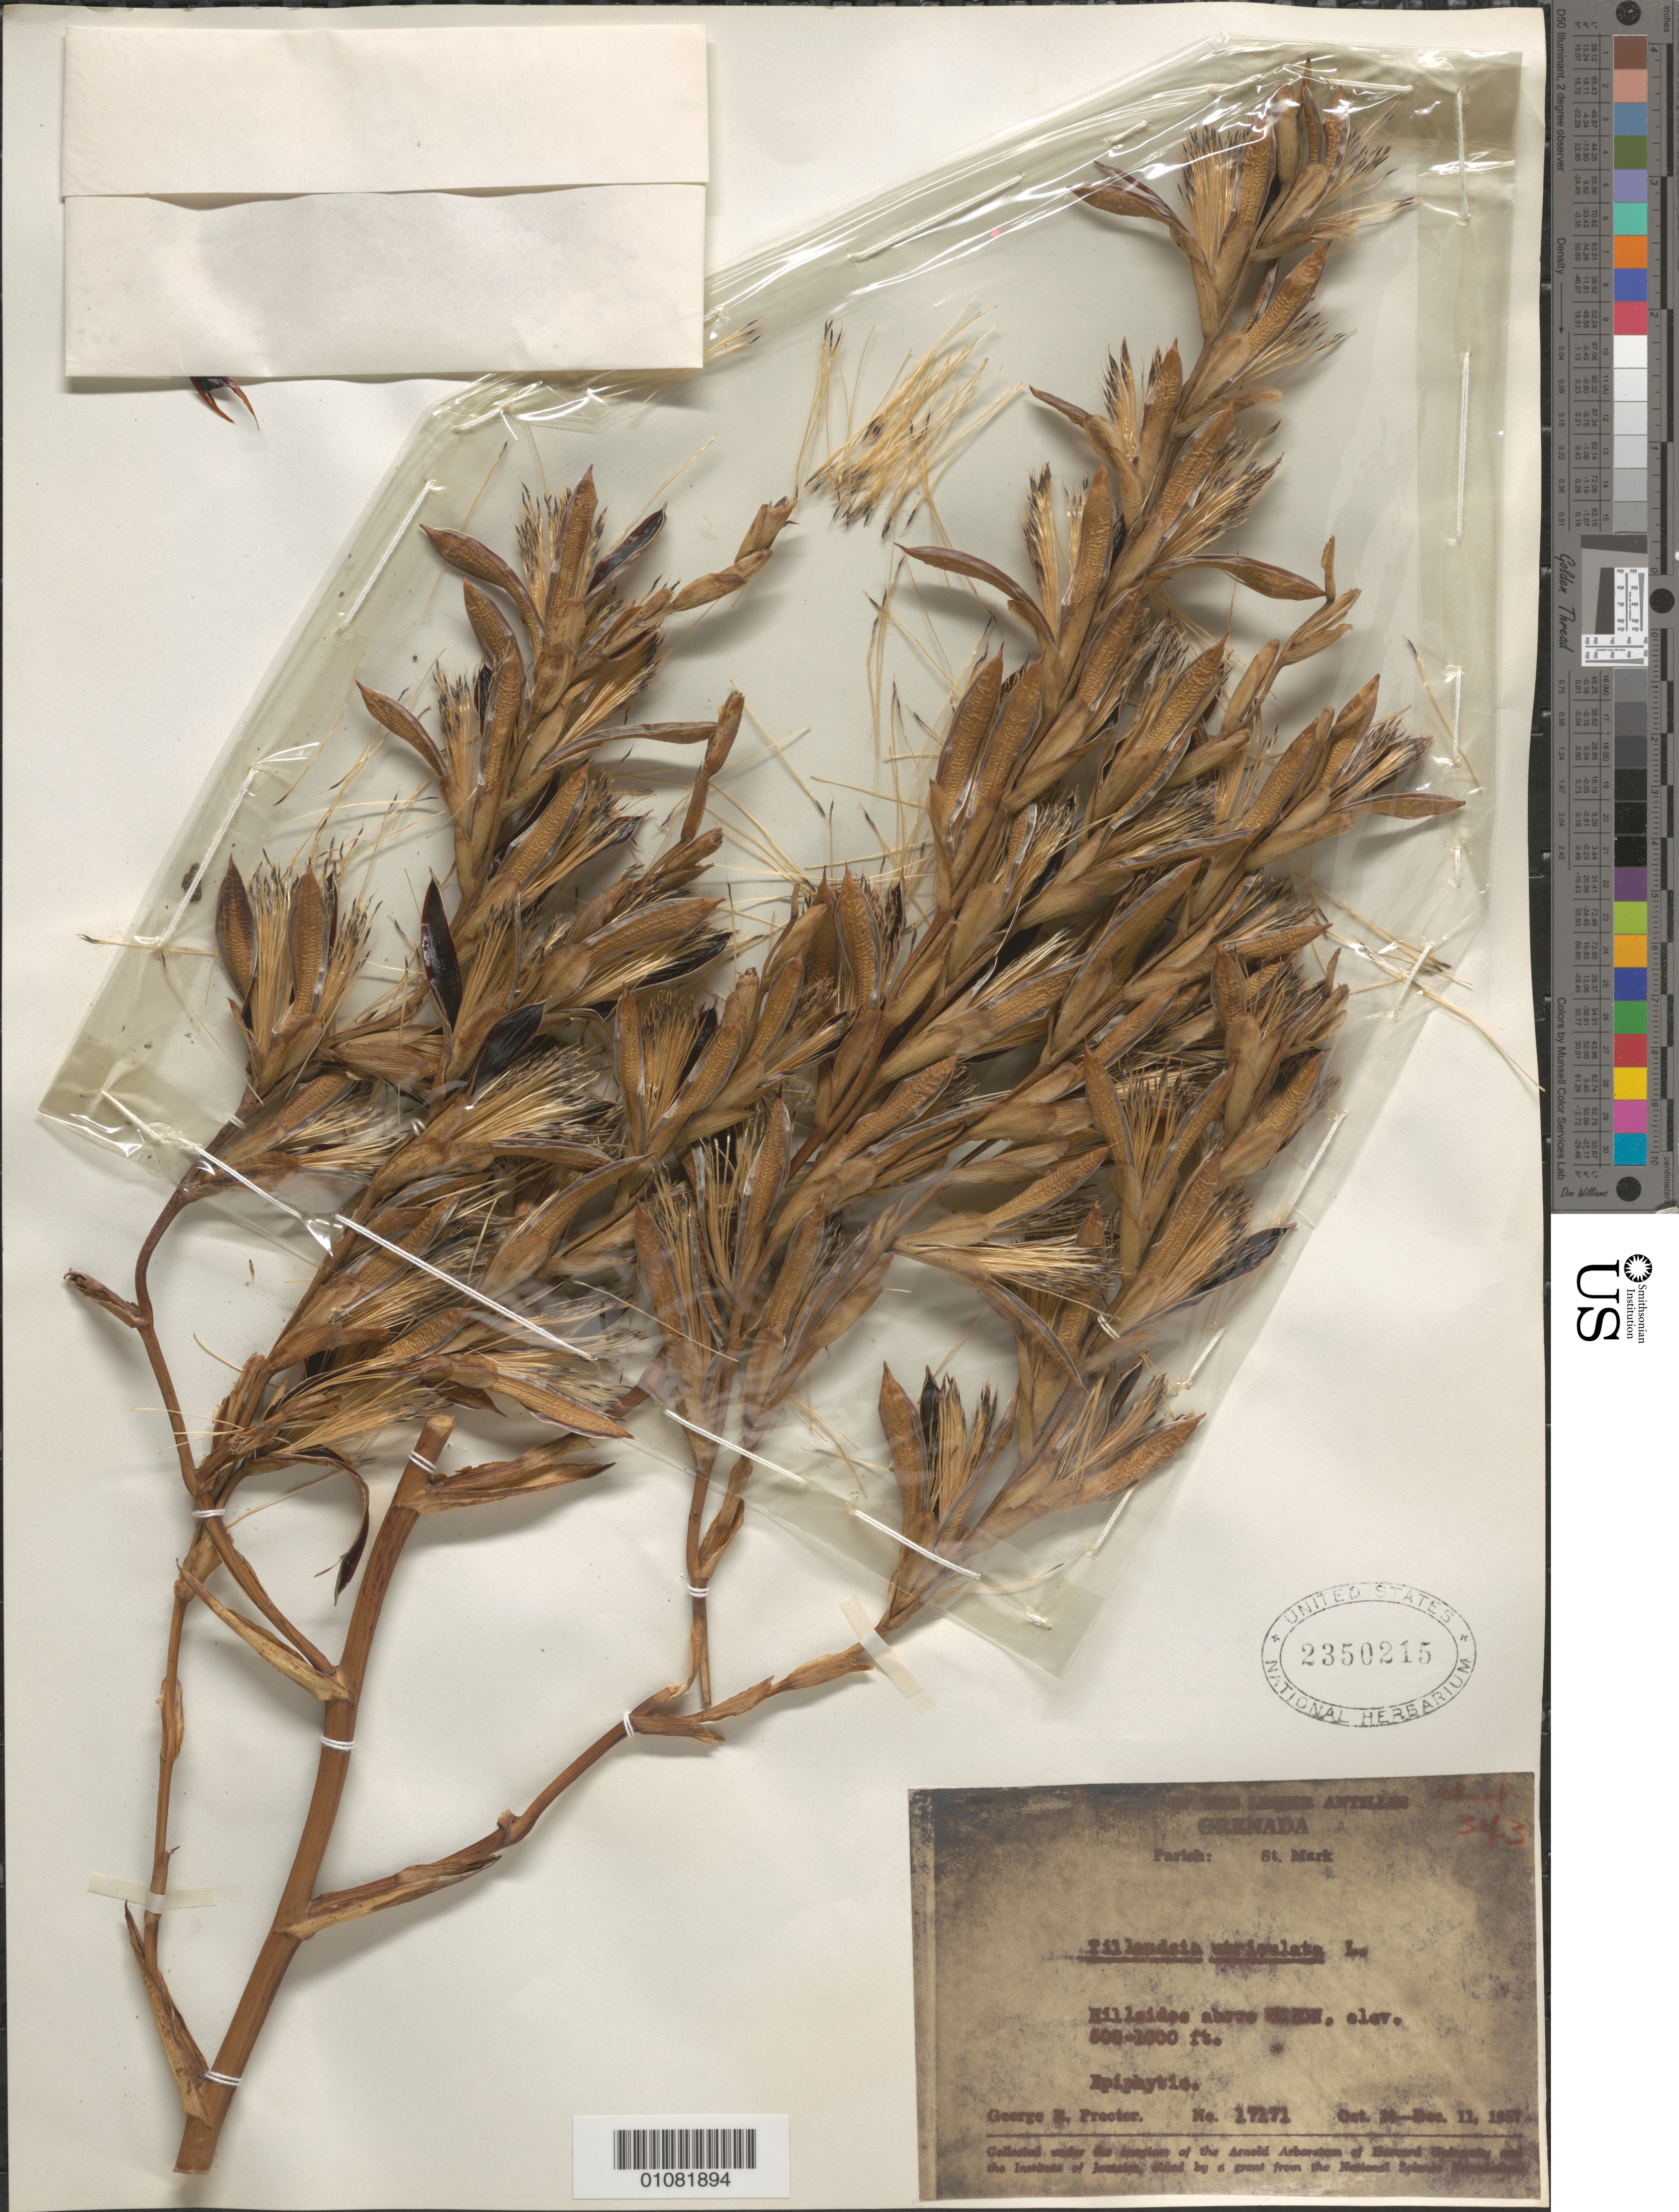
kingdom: Plantae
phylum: Tracheophyta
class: Liliopsida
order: Poales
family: Bromeliaceae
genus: Tillandsia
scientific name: Tillandsia utriculata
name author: L.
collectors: G. R. Proctor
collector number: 17171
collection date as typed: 30 Oct 1957 to 11 Dec 1957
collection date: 1957-10-30/1957-12-11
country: Grenada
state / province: Saint Mark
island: Grenada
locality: Hillsides above Union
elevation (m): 152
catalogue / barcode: US 2350215